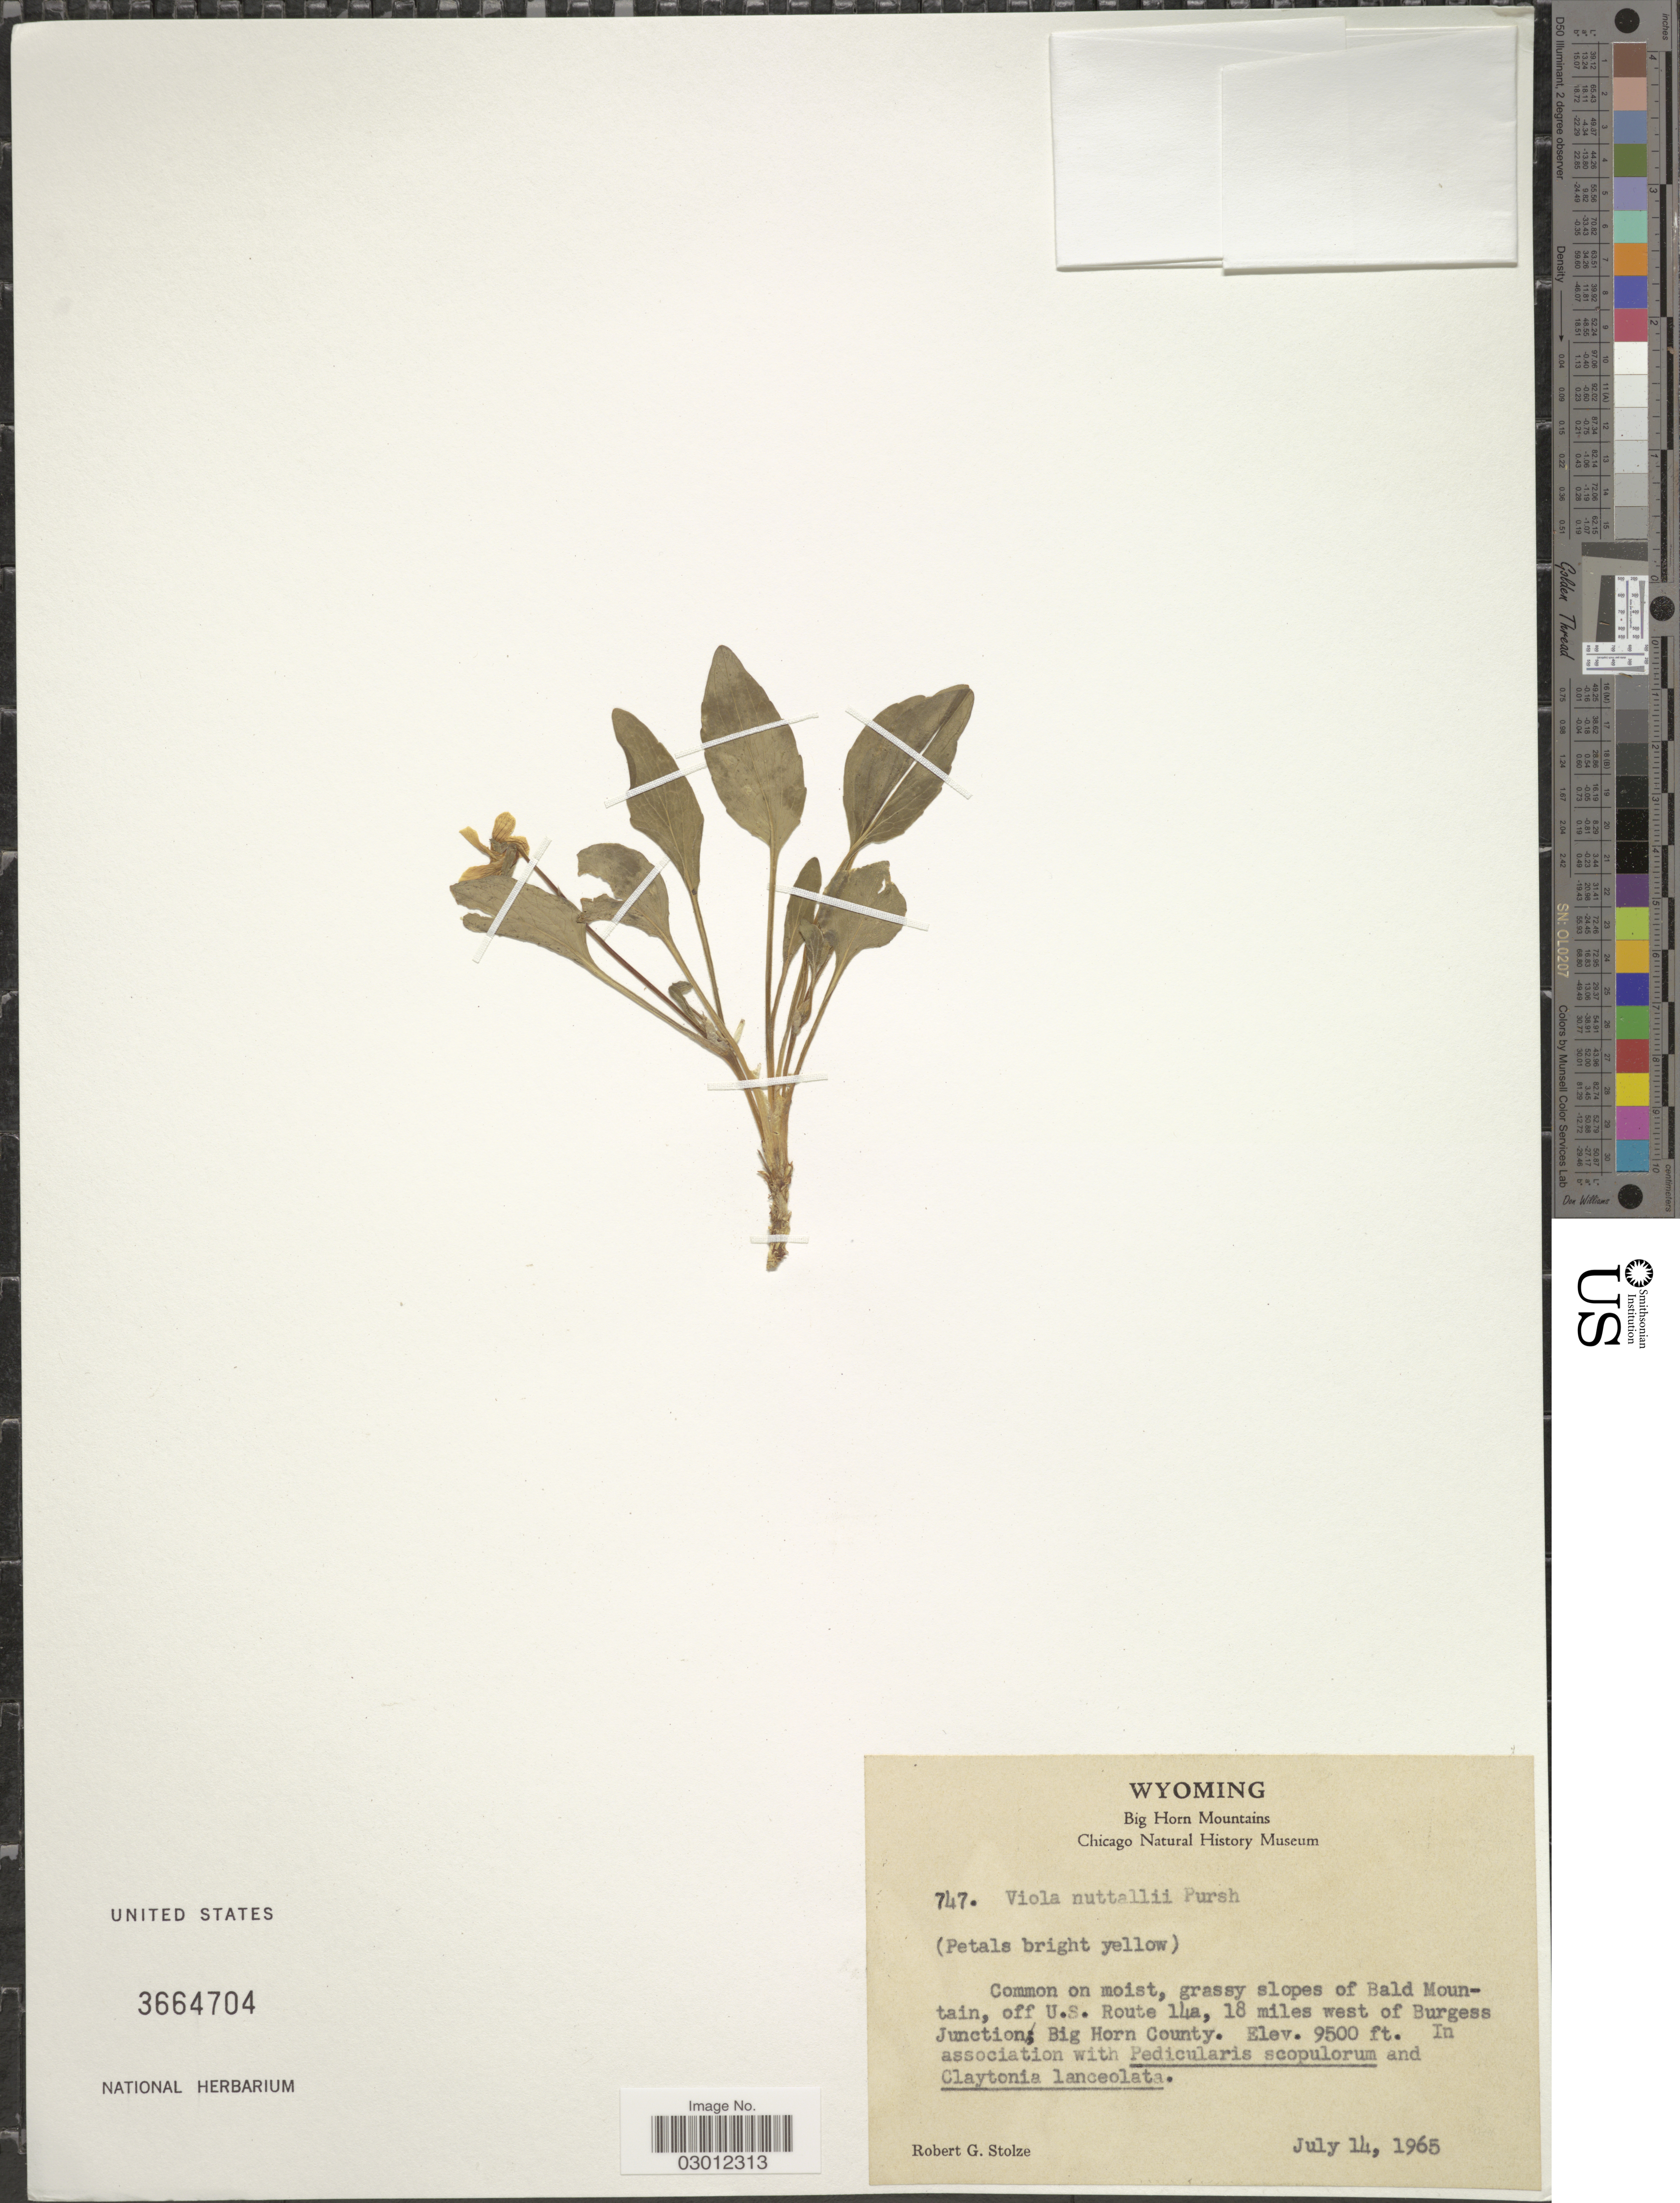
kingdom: Plantae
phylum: Tracheophyta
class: Magnoliopsida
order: Malpighiales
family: Violaceae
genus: Viola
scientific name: Viola nuttallii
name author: Pursh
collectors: R. G. Stolze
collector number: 747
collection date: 1965-07-14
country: United States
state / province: Wyoming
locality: Grassy slopes of Bald Mountain, off U.S. Route 14a, 18 miles west of Burgess Junction; Big Horn County.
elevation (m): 2896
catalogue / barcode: US 3664704